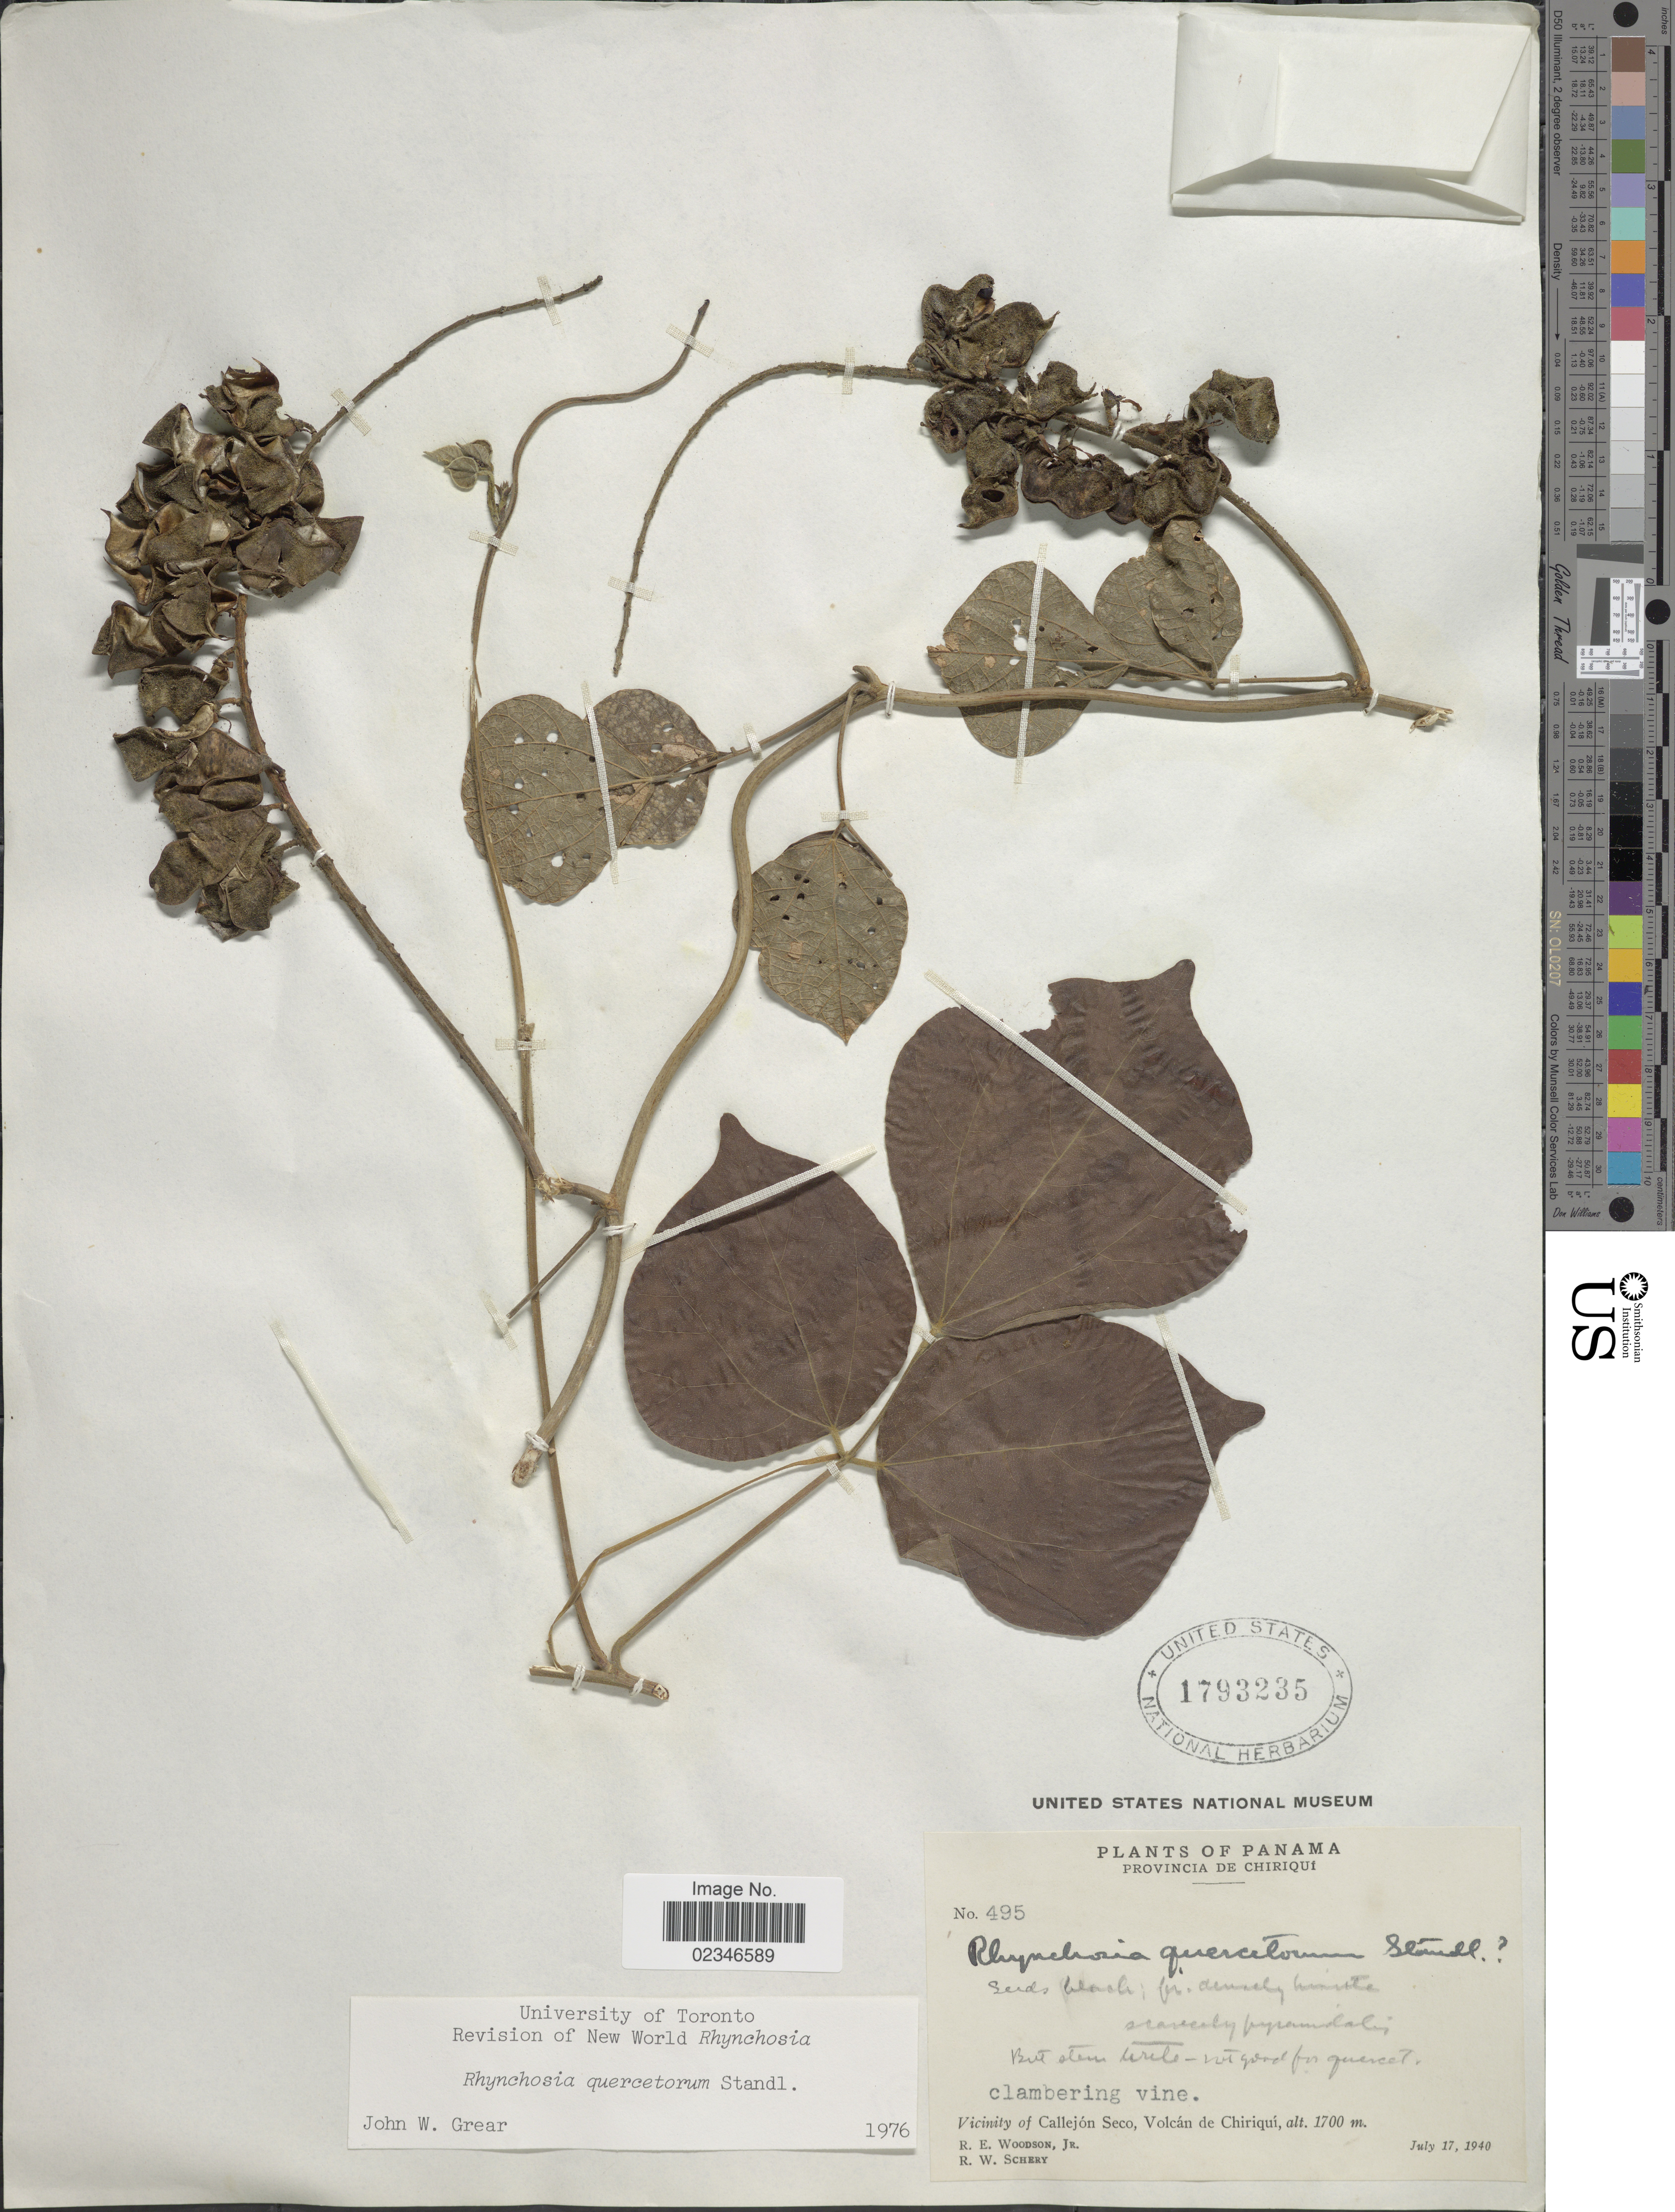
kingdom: Plantae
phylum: Tracheophyta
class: Magnoliopsida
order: Fabales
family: Fabaceae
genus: Rhynchosia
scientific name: Rhynchosia quercetorum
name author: Standl.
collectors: R. E. Woodson & R. W. Schery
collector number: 495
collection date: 1940-07-17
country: Panama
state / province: Chiriqui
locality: Provincia de Chiriqui, Vicinity of Callejon Seco, Volcan de Chiriqui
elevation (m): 1700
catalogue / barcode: US 1793235